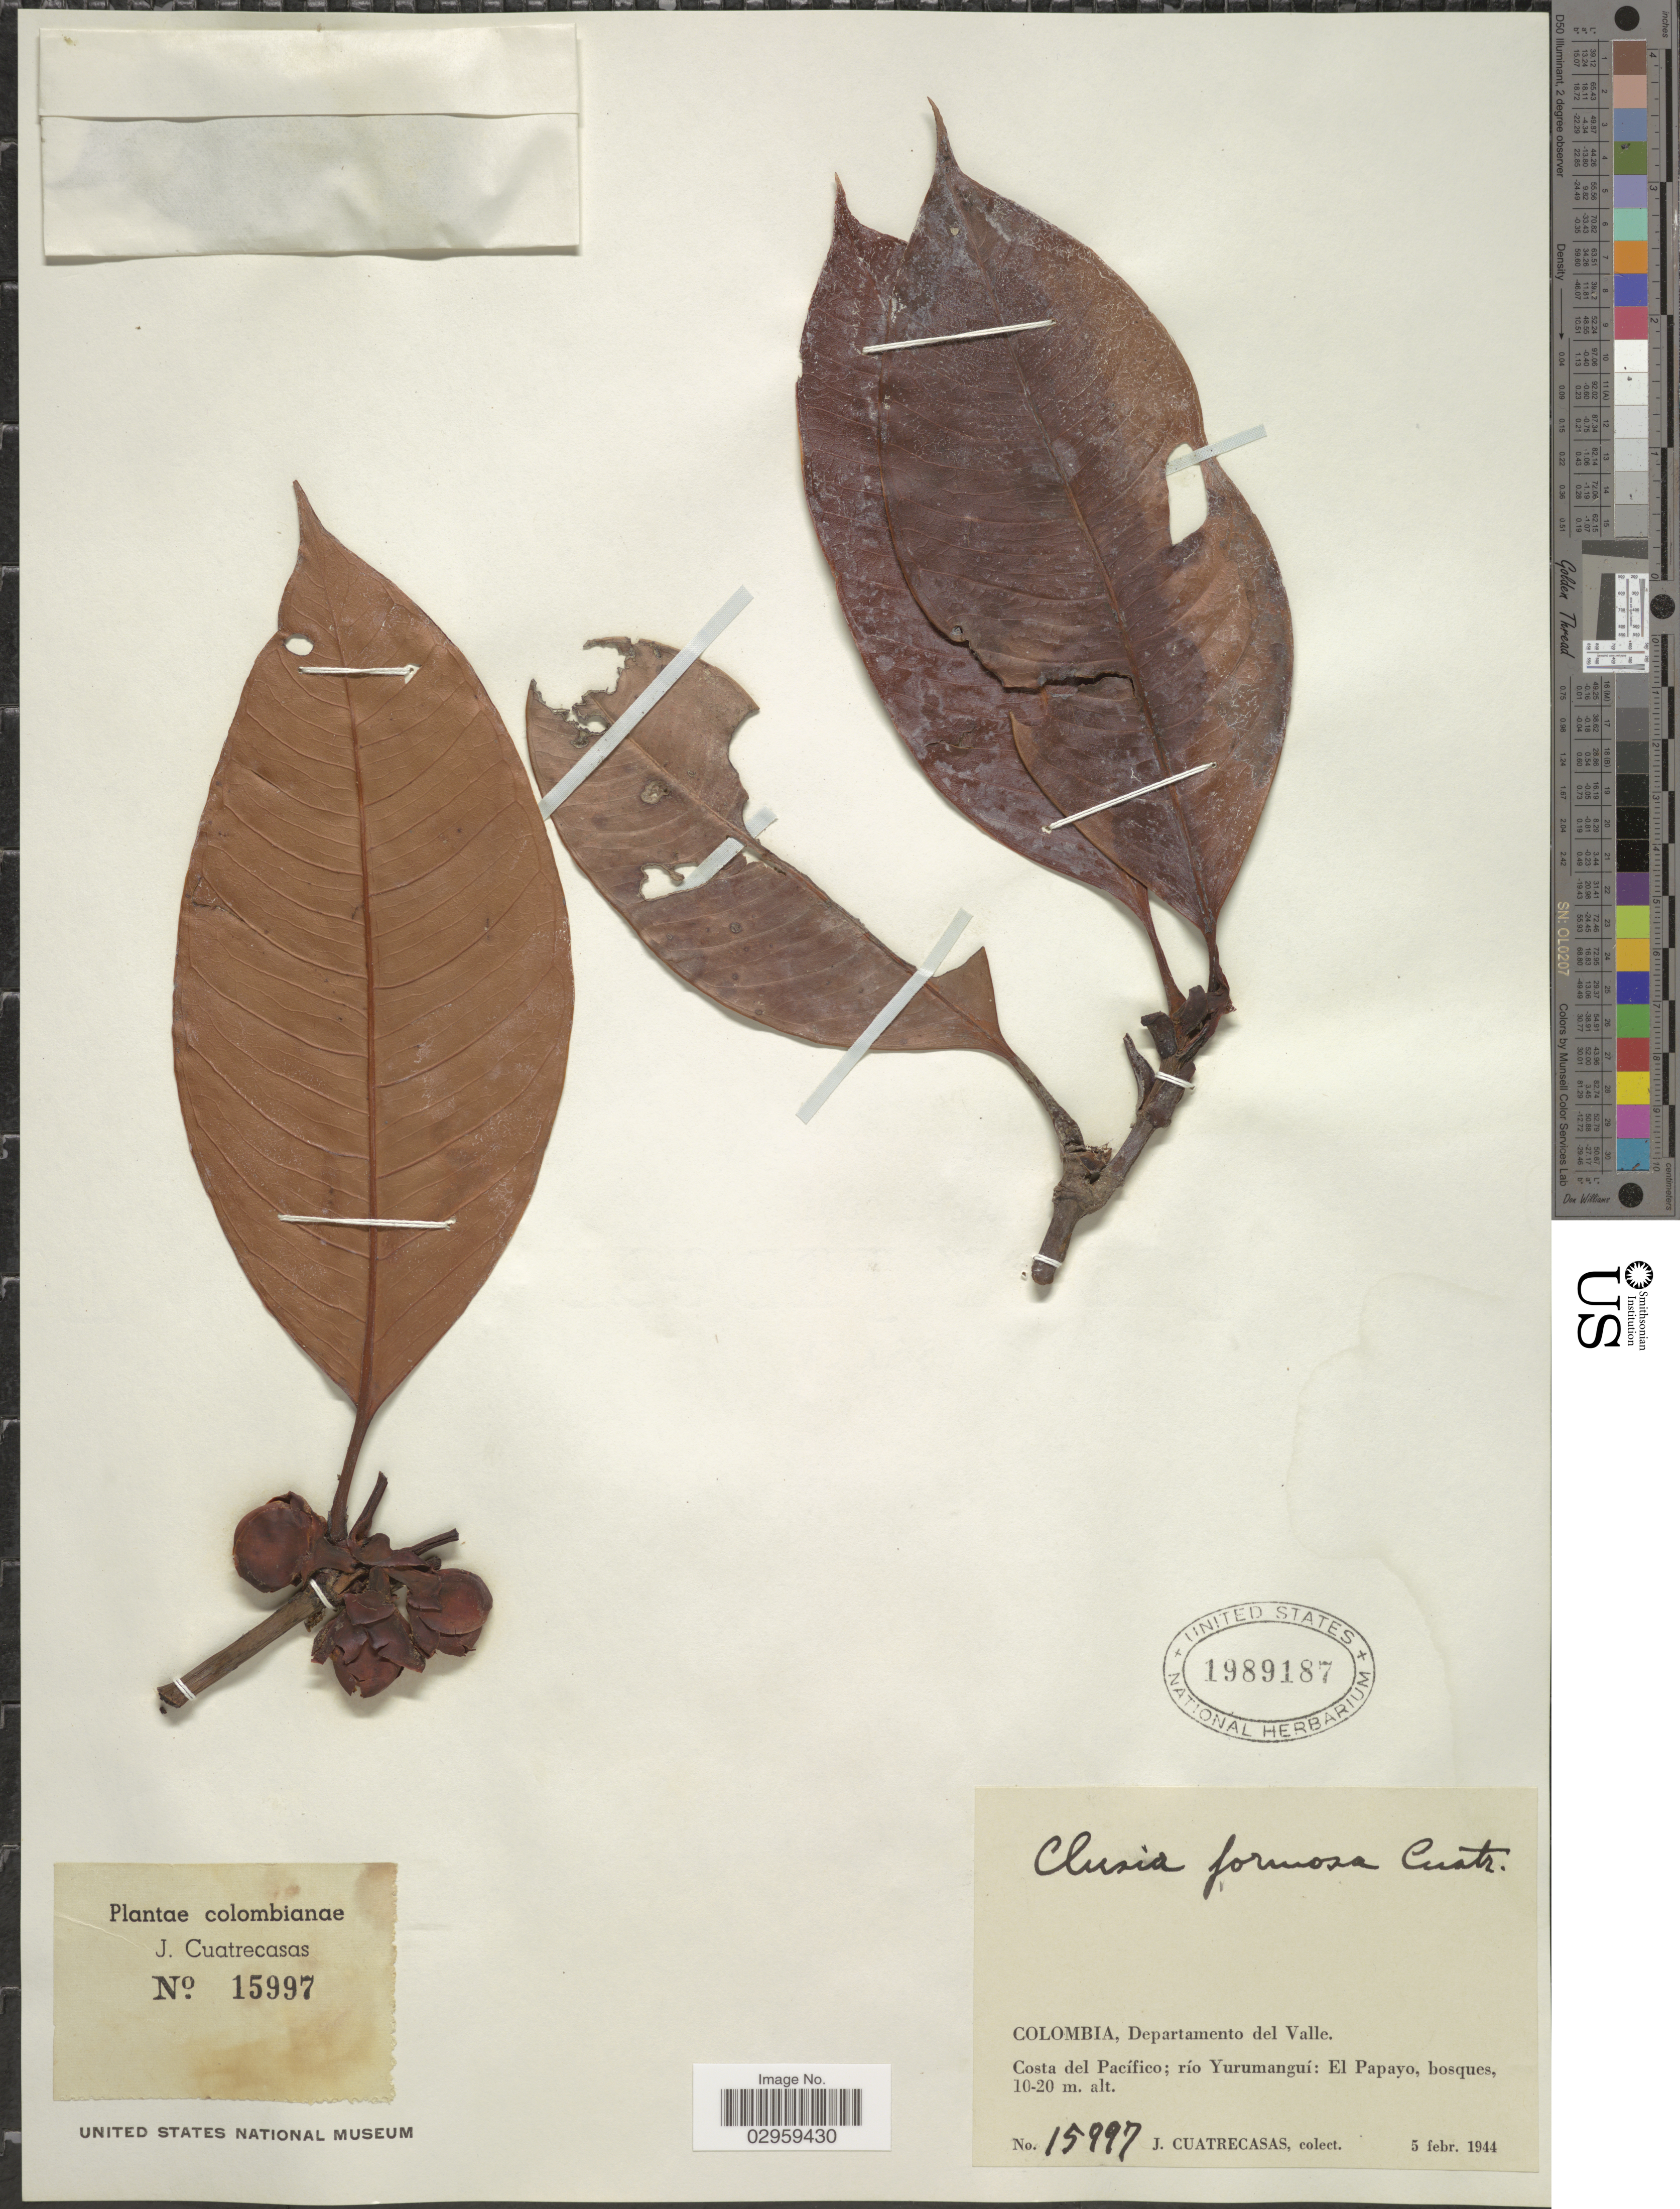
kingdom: Plantae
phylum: Tracheophyta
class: Magnoliopsida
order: Malpighiales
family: Clusiaceae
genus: Clusia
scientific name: Clusia formosa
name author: Cuatrec.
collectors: J. Cuatrecasas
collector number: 15997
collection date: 1944-02-05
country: Colombia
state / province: Valle del Cauca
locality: Departamento del Valle. Costa del Pacífico; río Yurumanguí: El Papayo.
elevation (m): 10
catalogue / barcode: US 1989187